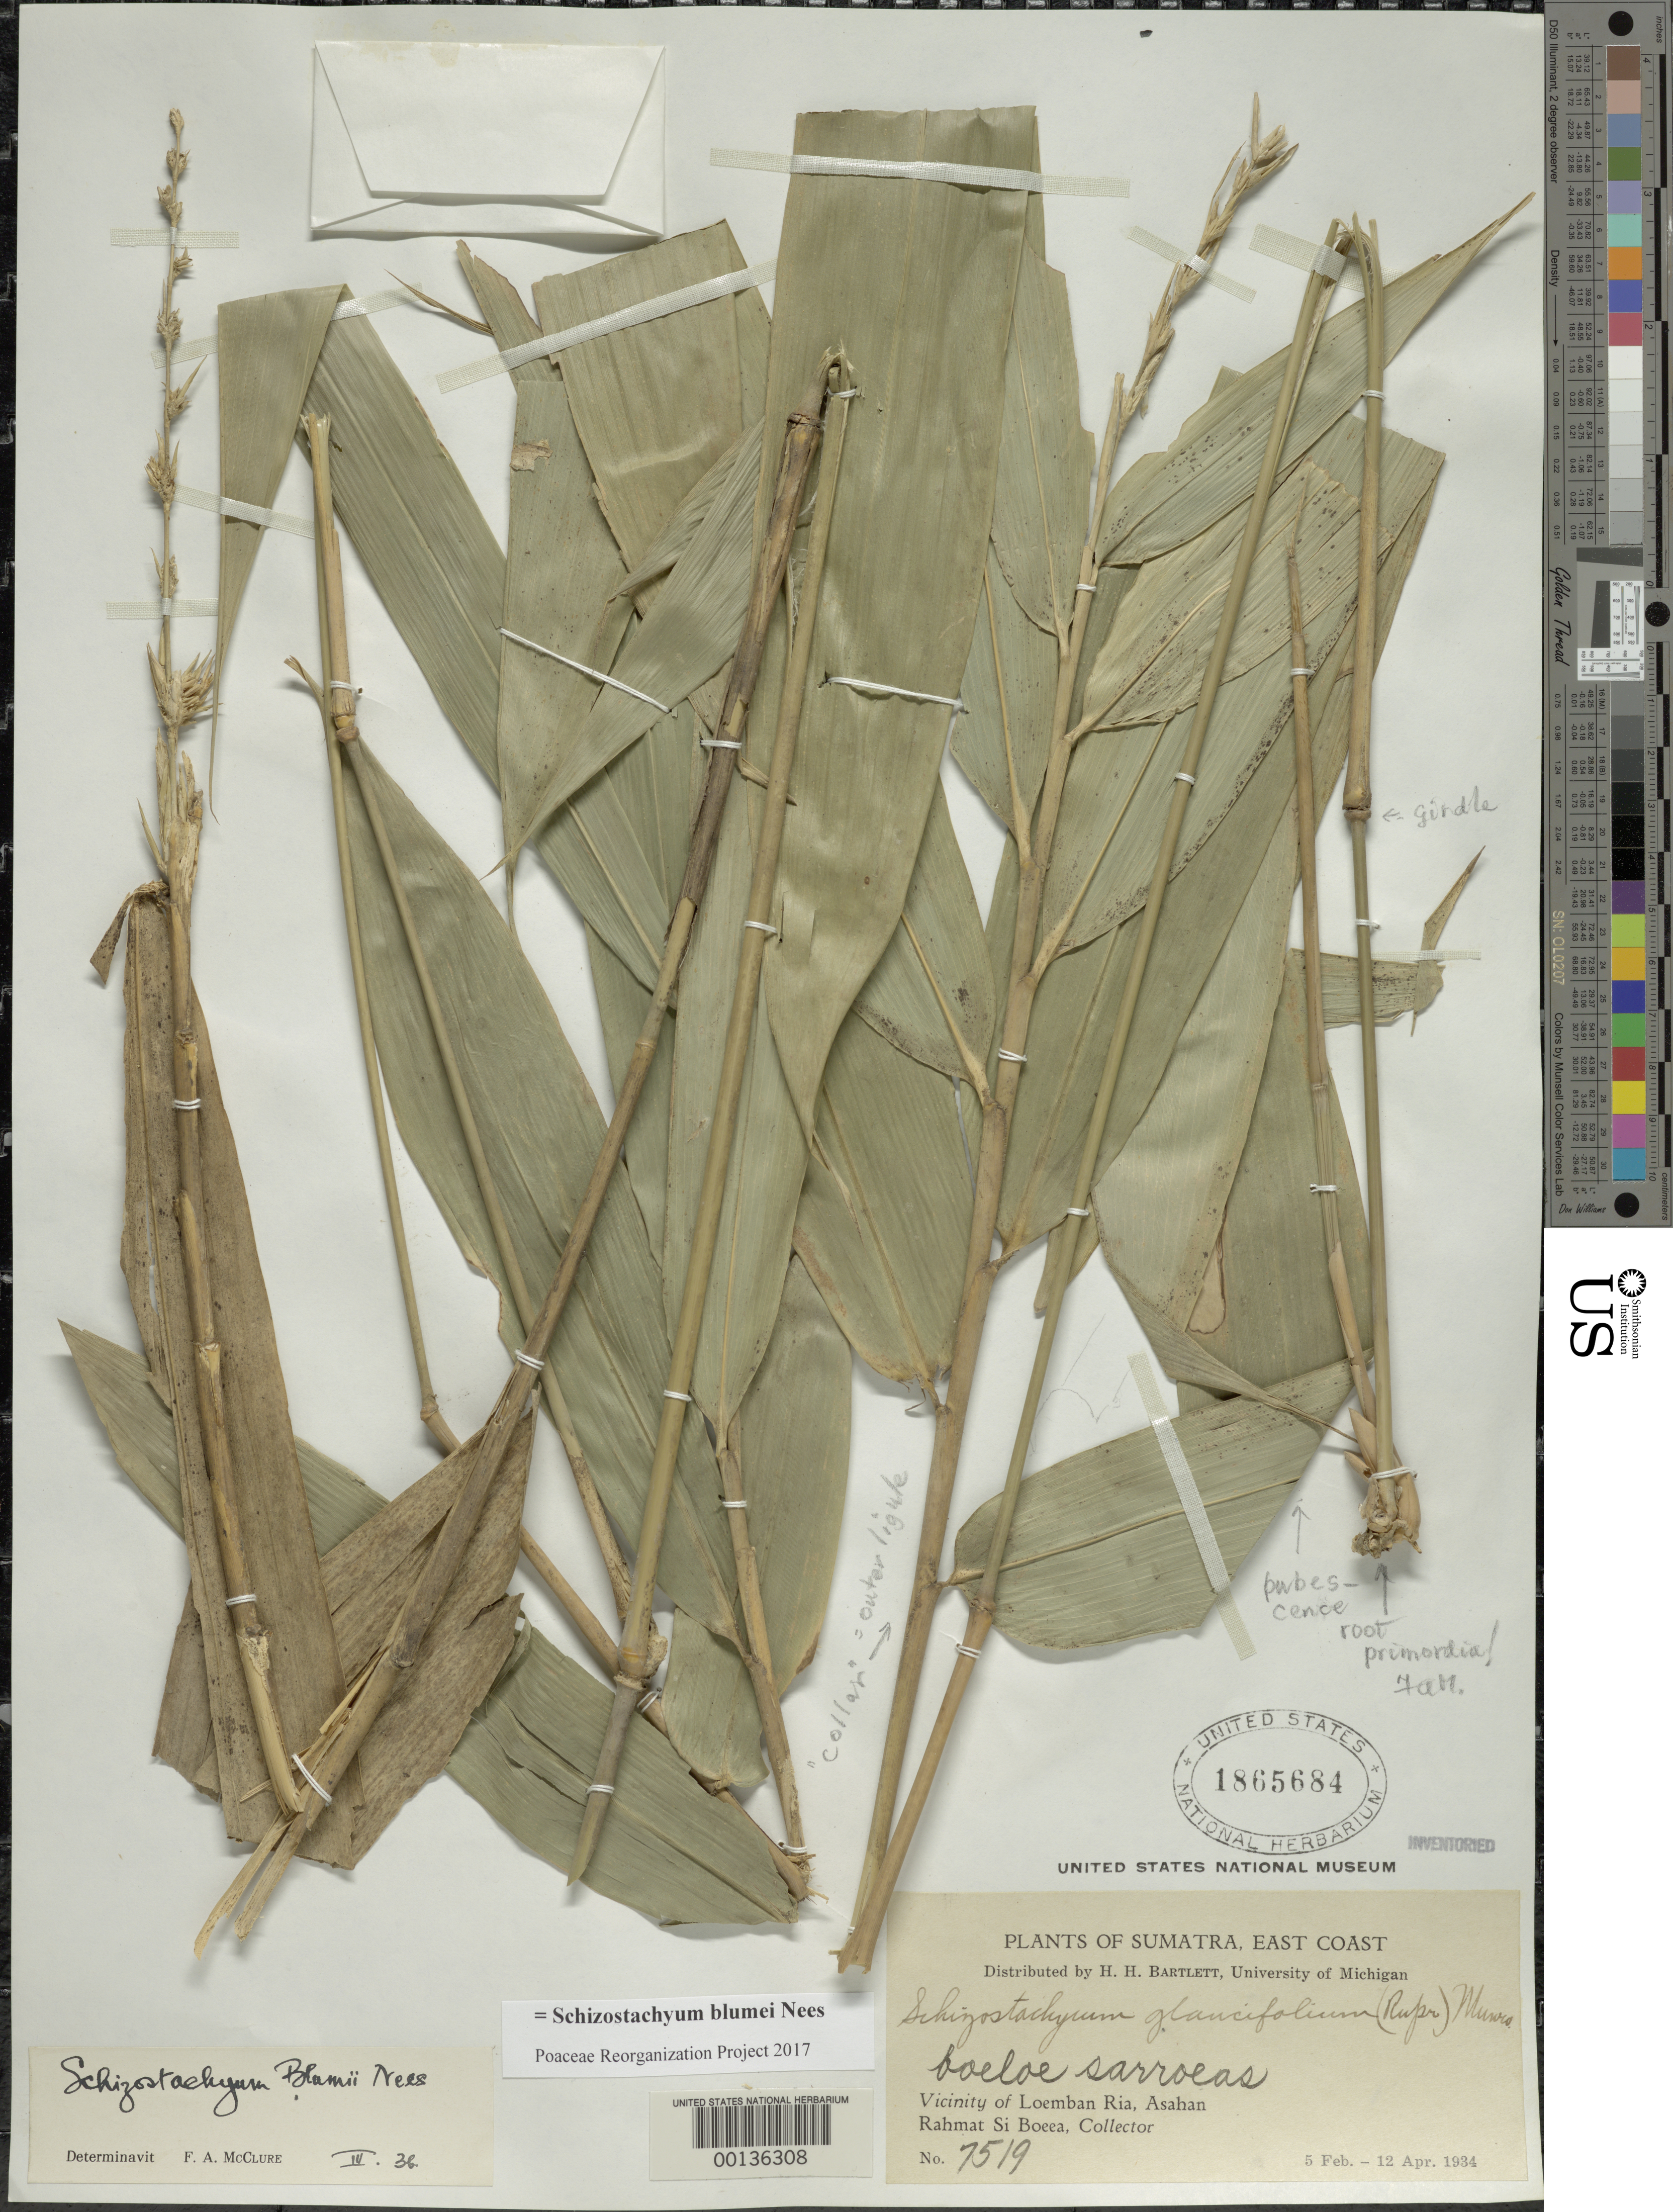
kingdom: Plantae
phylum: Tracheophyta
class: Liliopsida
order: Poales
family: Poaceae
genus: Schizostachyum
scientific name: Schizostachyum blumei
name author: Nees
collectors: Rahmat Si Boeea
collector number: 7519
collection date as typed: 05 Feb 1934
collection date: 1934-02-05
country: Indonesia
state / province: Sumatra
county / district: Aceh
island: Sumatra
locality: Asahan, loemban ria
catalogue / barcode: US 1865684